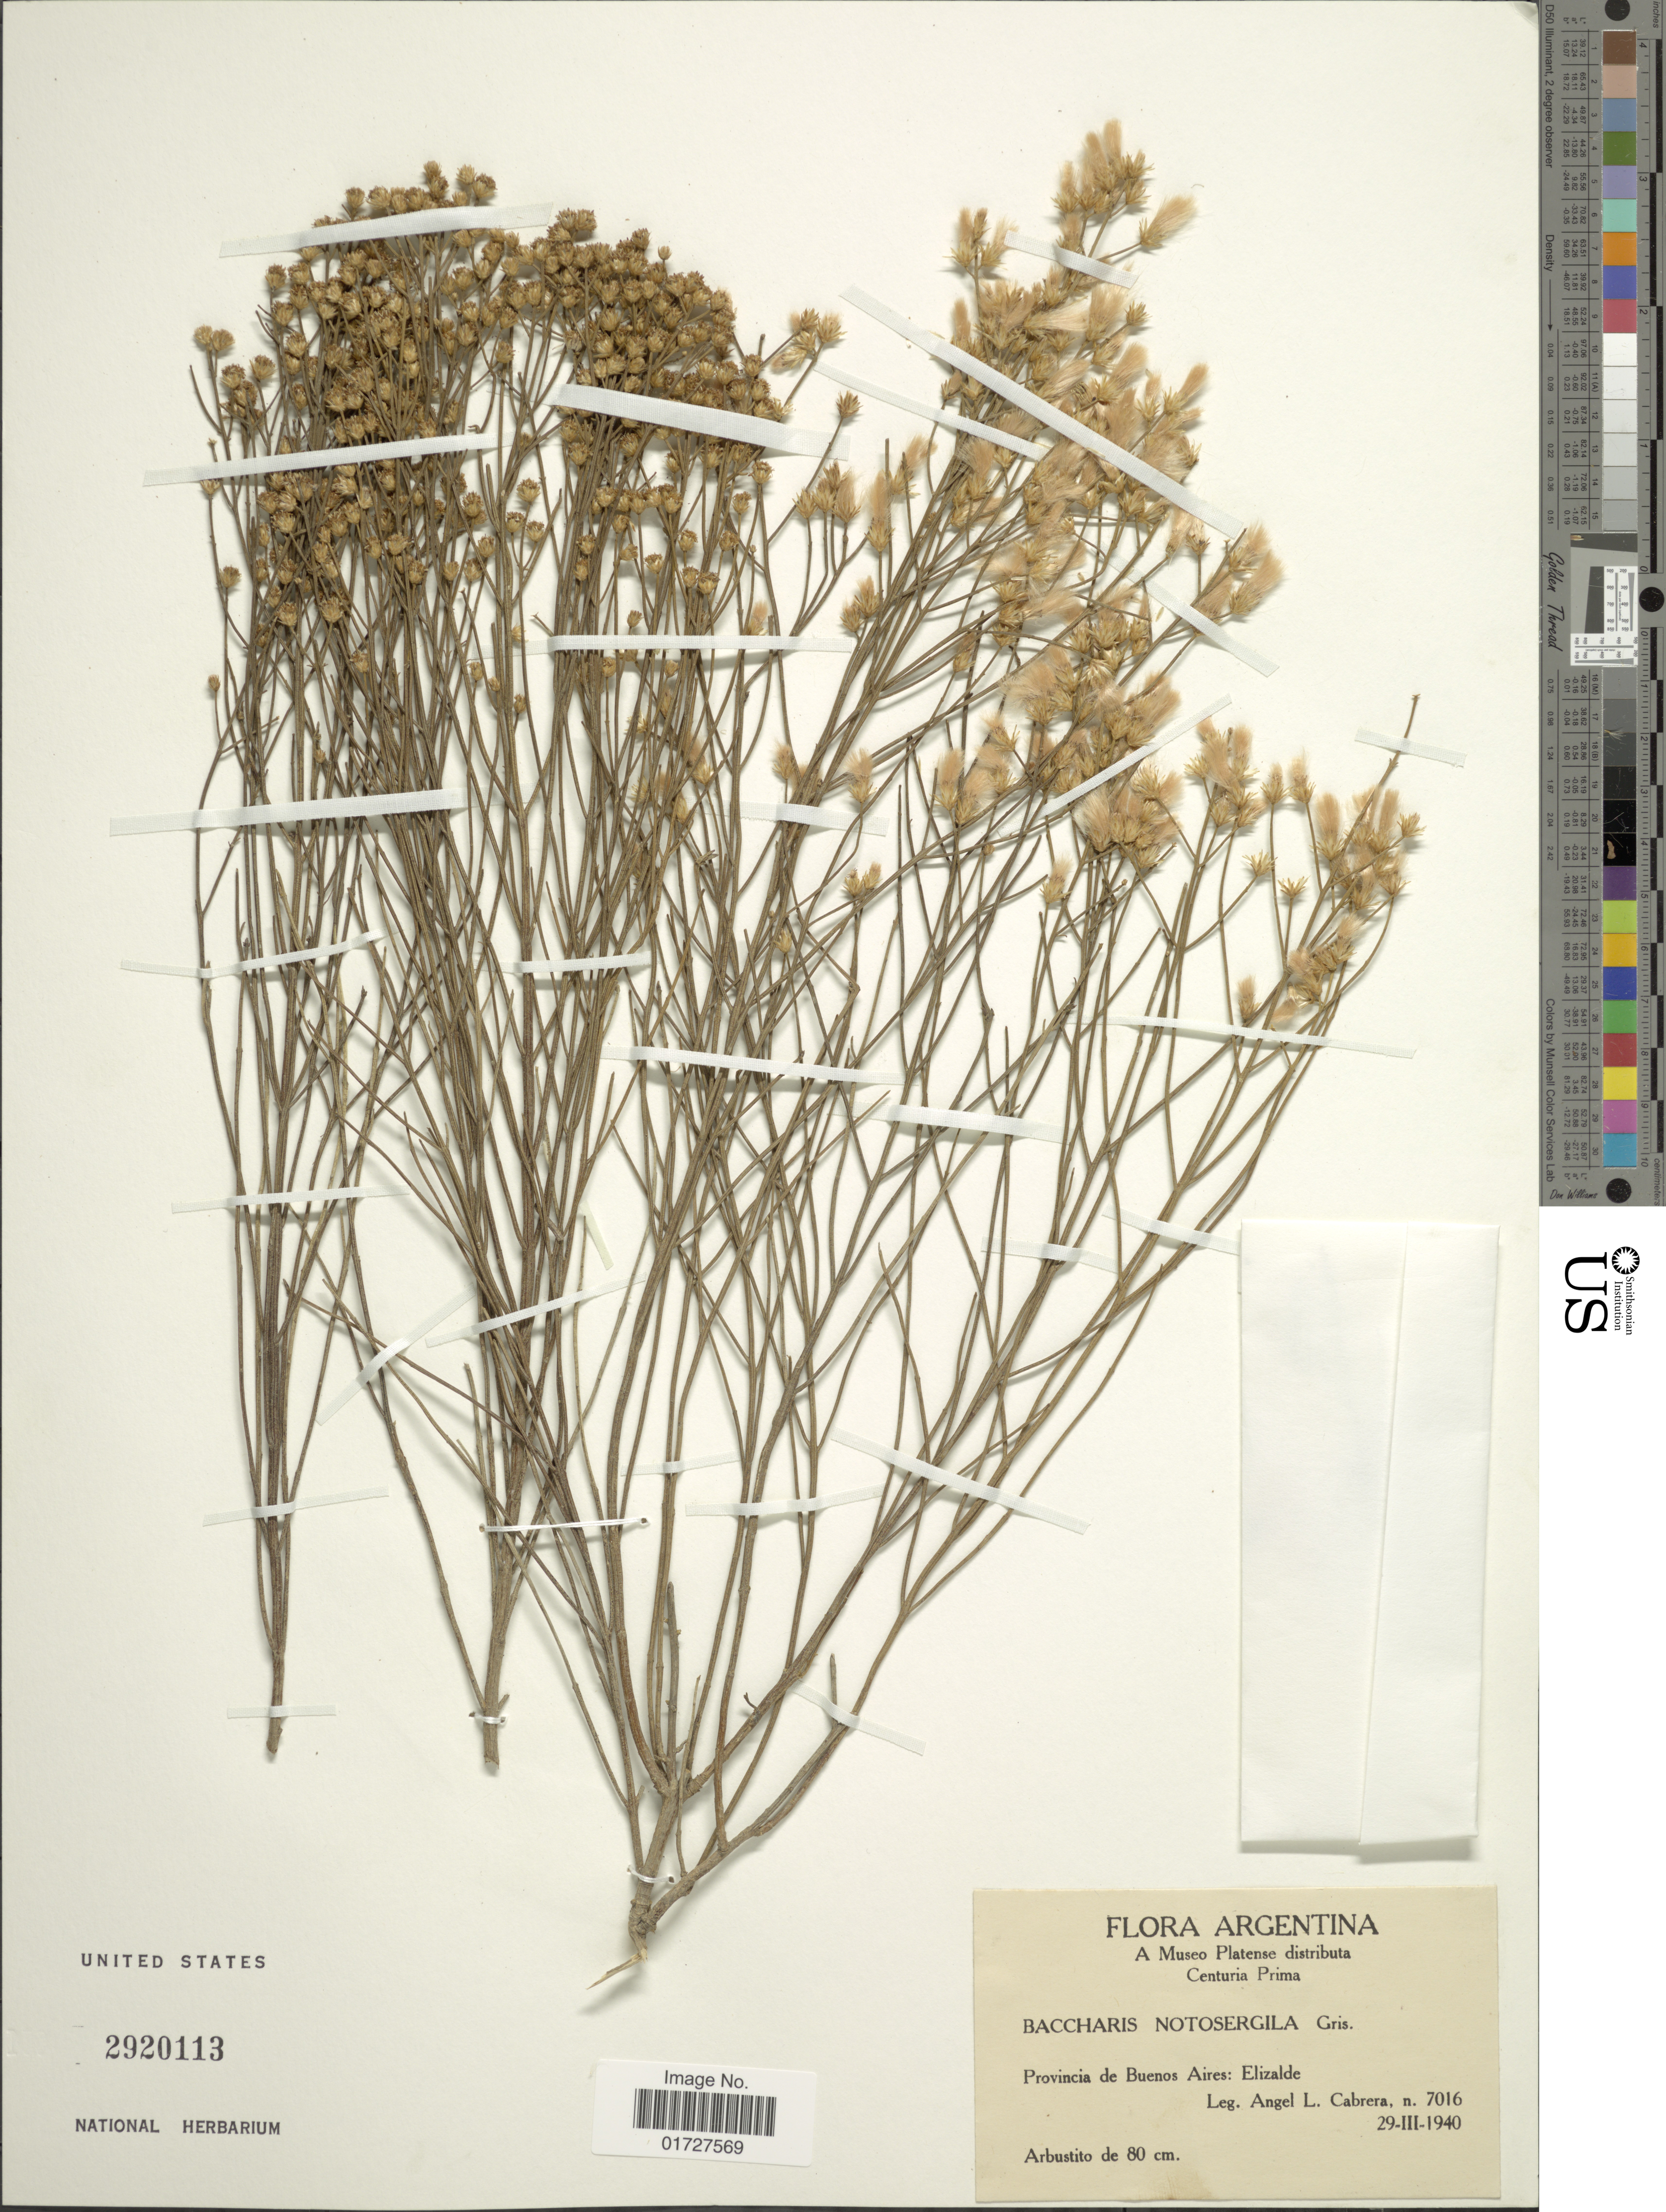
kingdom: Plantae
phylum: Tracheophyta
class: Magnoliopsida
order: Asterales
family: Asteraceae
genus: Baccharis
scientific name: Baccharis notosergila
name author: Griseb.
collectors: A. L. Cabrera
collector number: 7016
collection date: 1940-03-29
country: Argentina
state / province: Buenos Aires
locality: Elizalde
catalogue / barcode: US 2920113